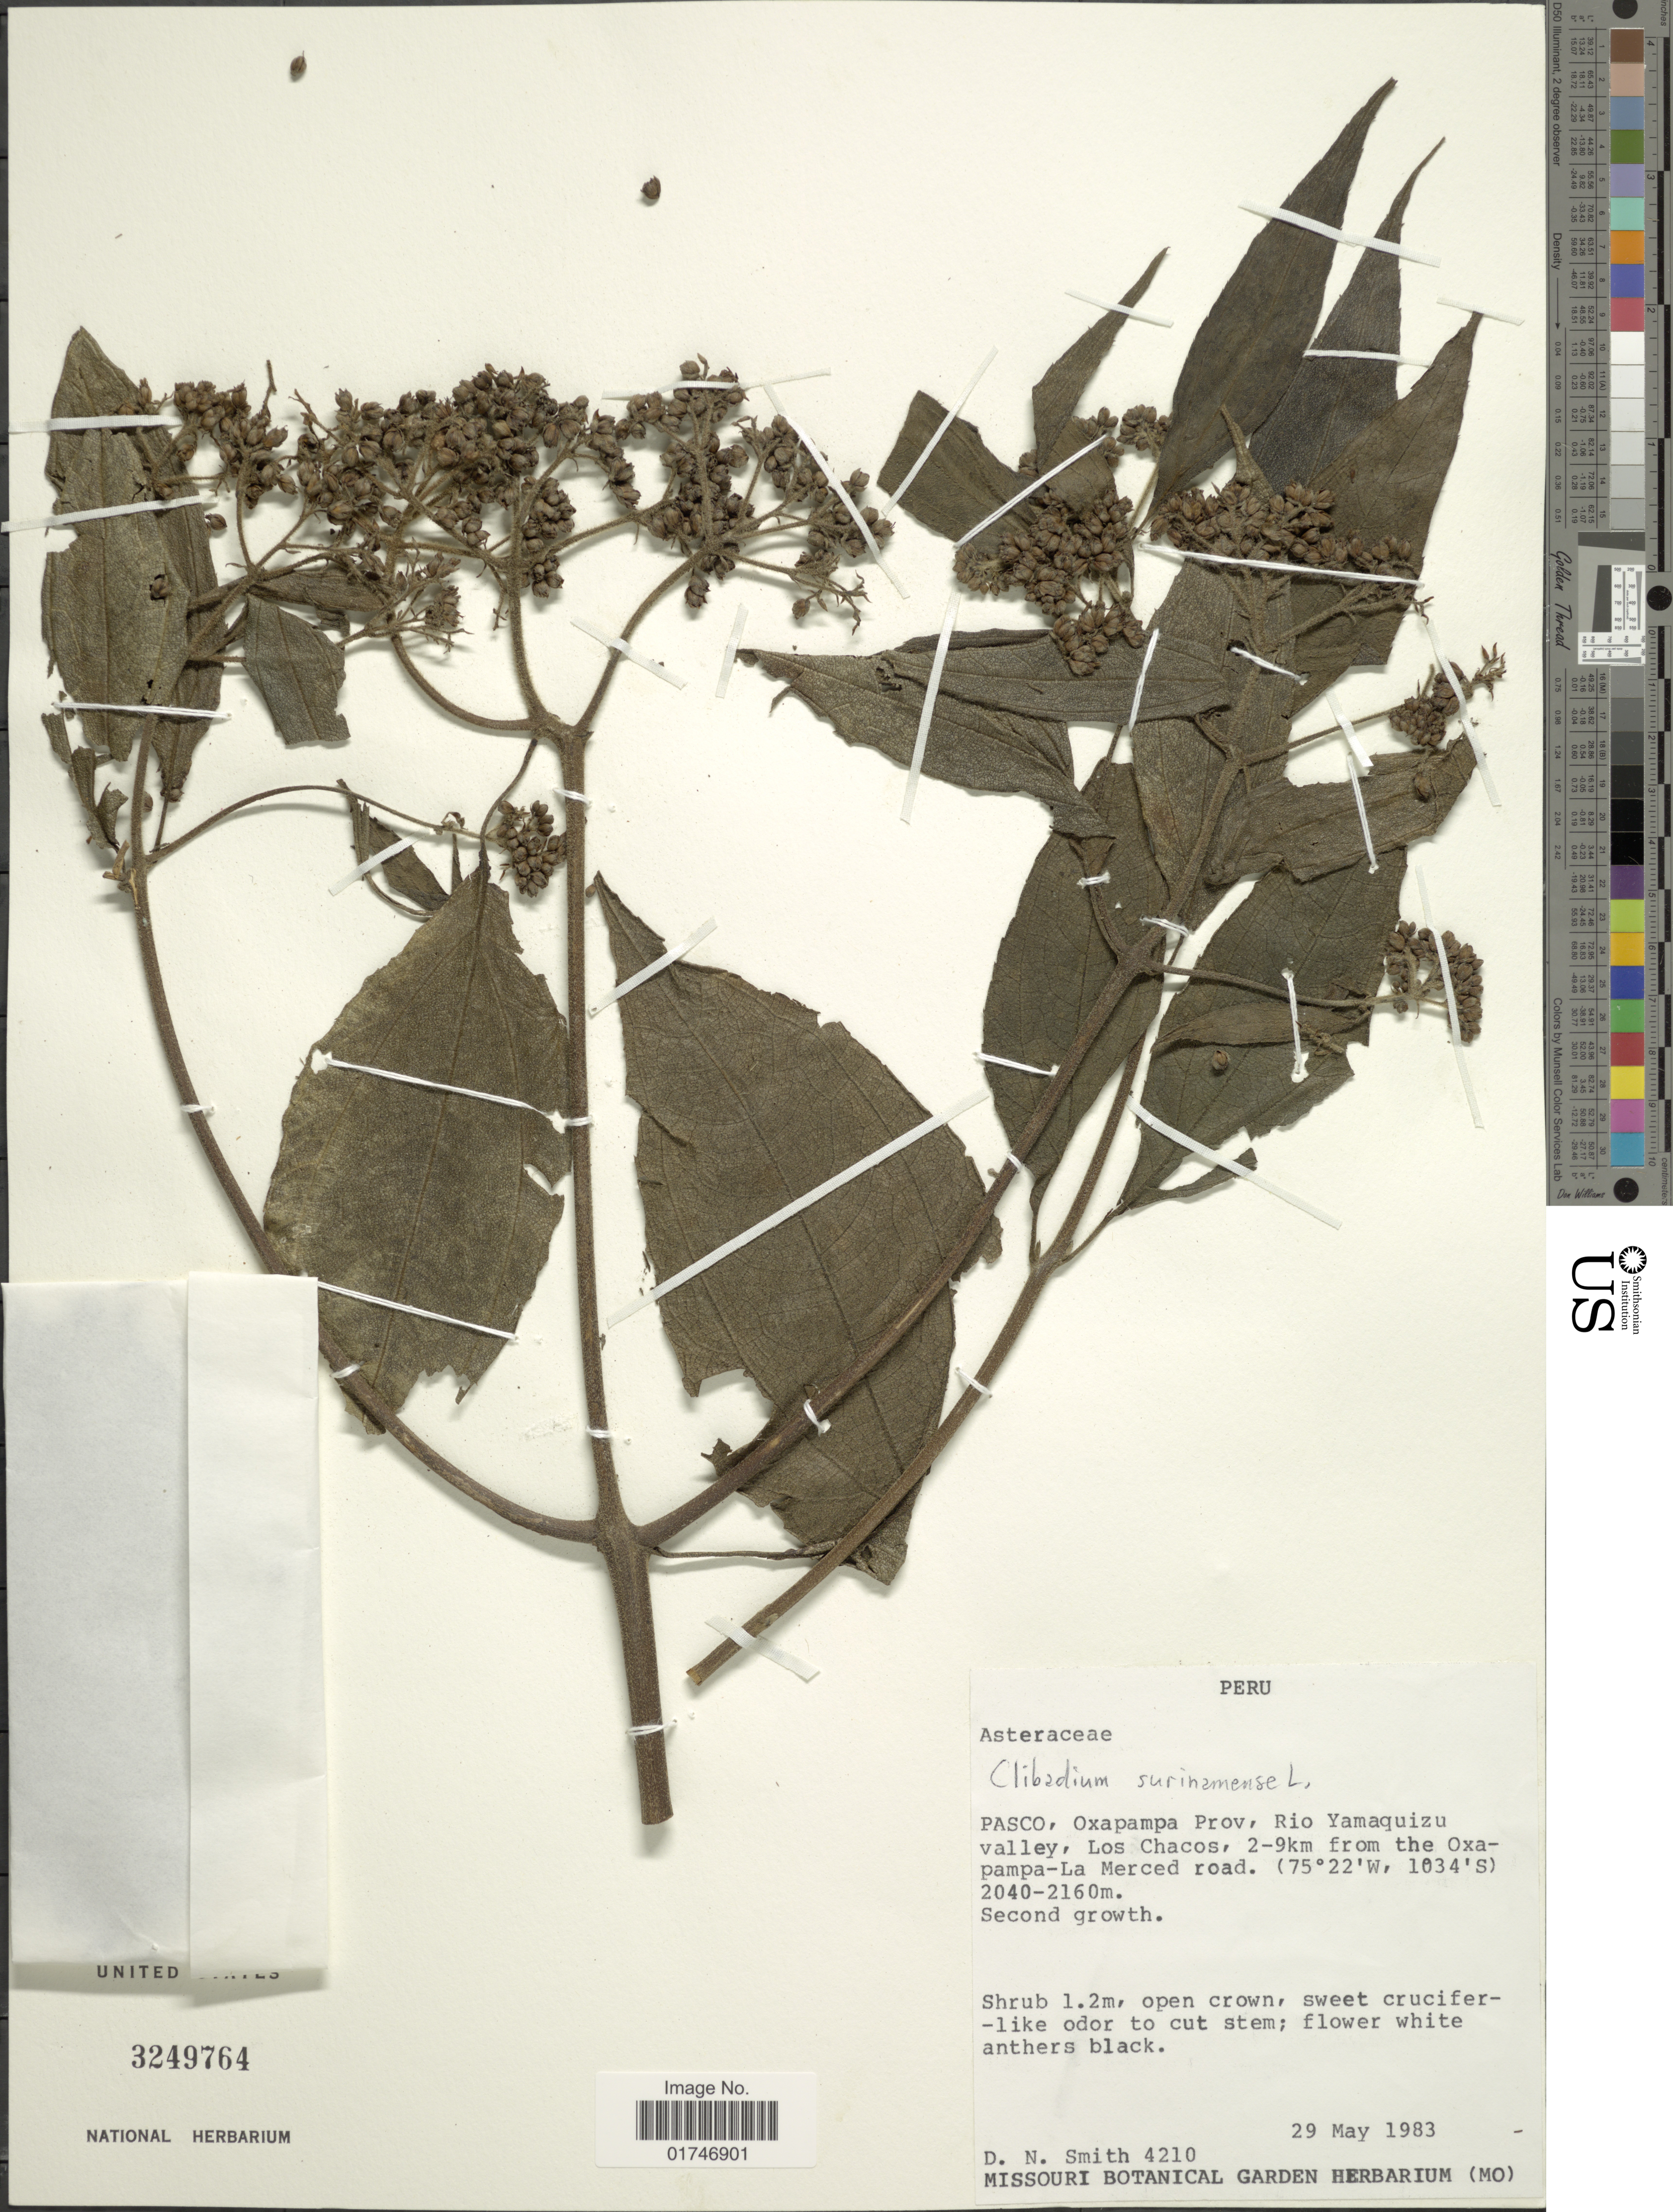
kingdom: Plantae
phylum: Tracheophyta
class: Magnoliopsida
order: Asterales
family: Asteraceae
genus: Clibadium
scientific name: Clibadium surinamense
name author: L.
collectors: D. Smith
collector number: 4210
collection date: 1983-05-29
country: Peru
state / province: Pasco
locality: Pasco, Oxapampa Prov, Rio Yamaquizu valley, Los Chacos, 2-9 km from the Oxapampa-La Merced road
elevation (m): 2040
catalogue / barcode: US 3249764